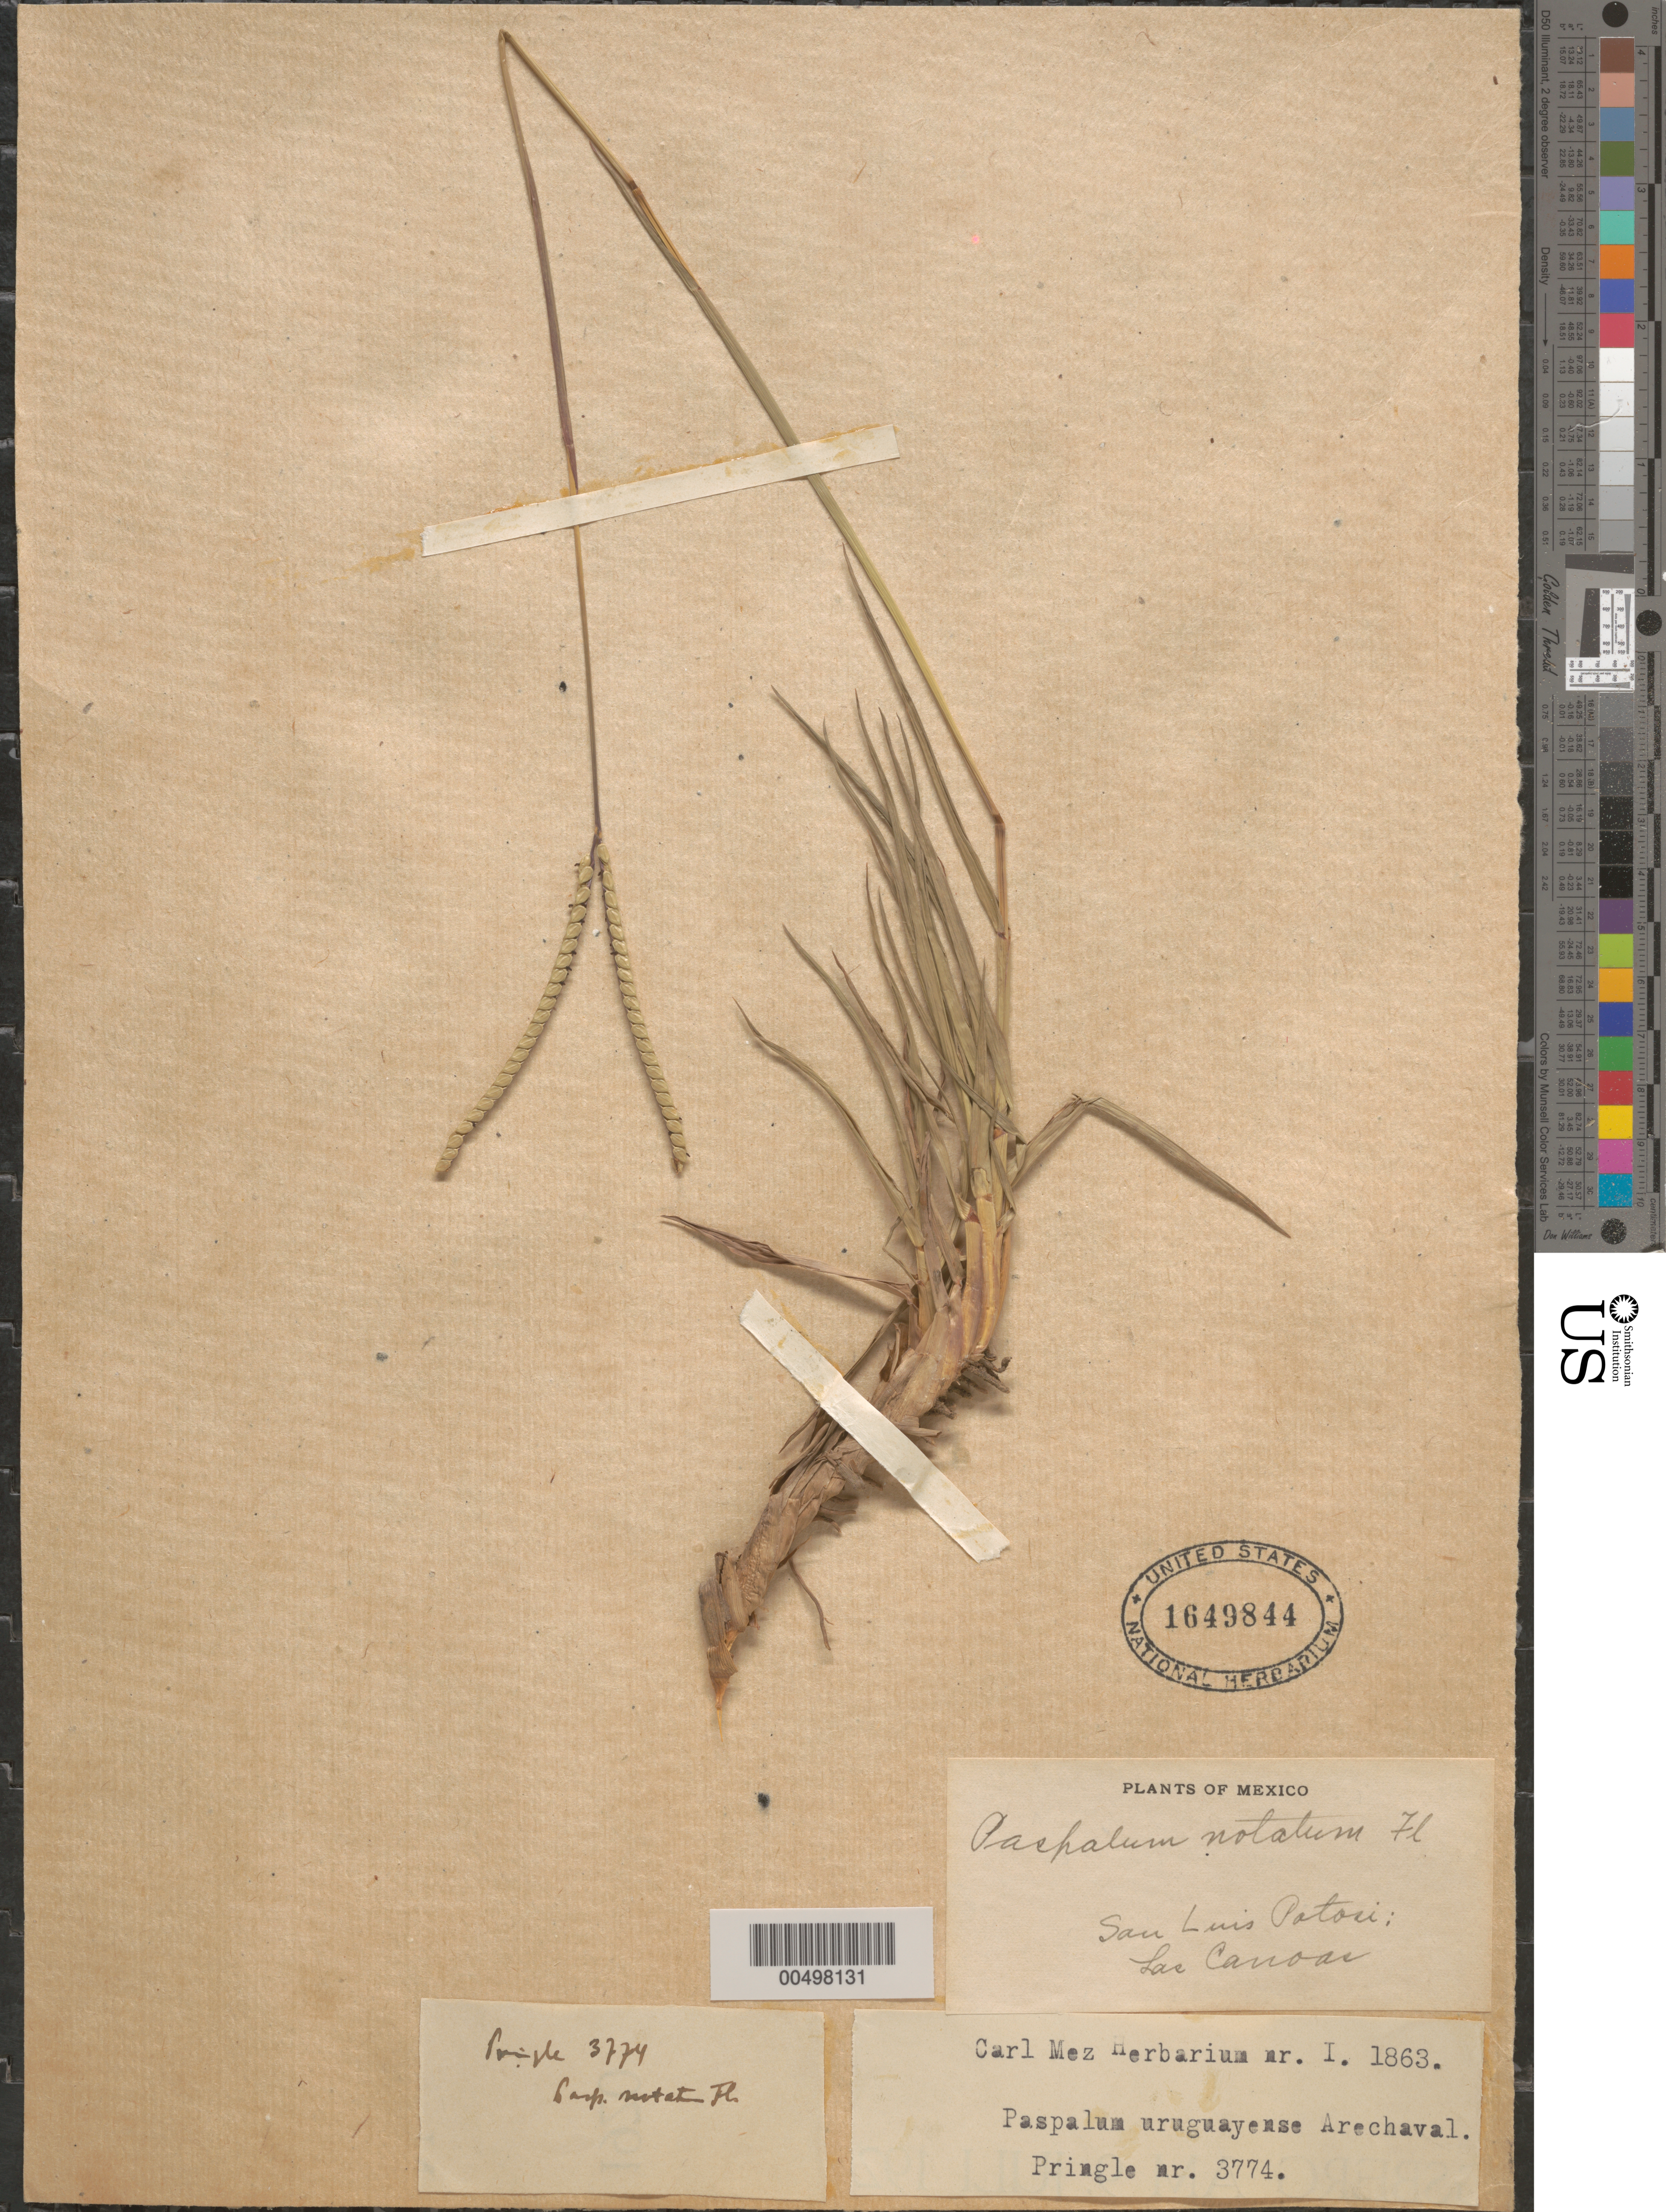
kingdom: Plantae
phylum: Tracheophyta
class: Liliopsida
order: Poales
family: Poaceae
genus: Paspalum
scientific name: Paspalum notatum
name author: Flüggé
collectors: -- Pringle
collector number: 3774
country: Mexico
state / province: San Luis Potosi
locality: Las Canoas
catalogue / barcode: US 1649844